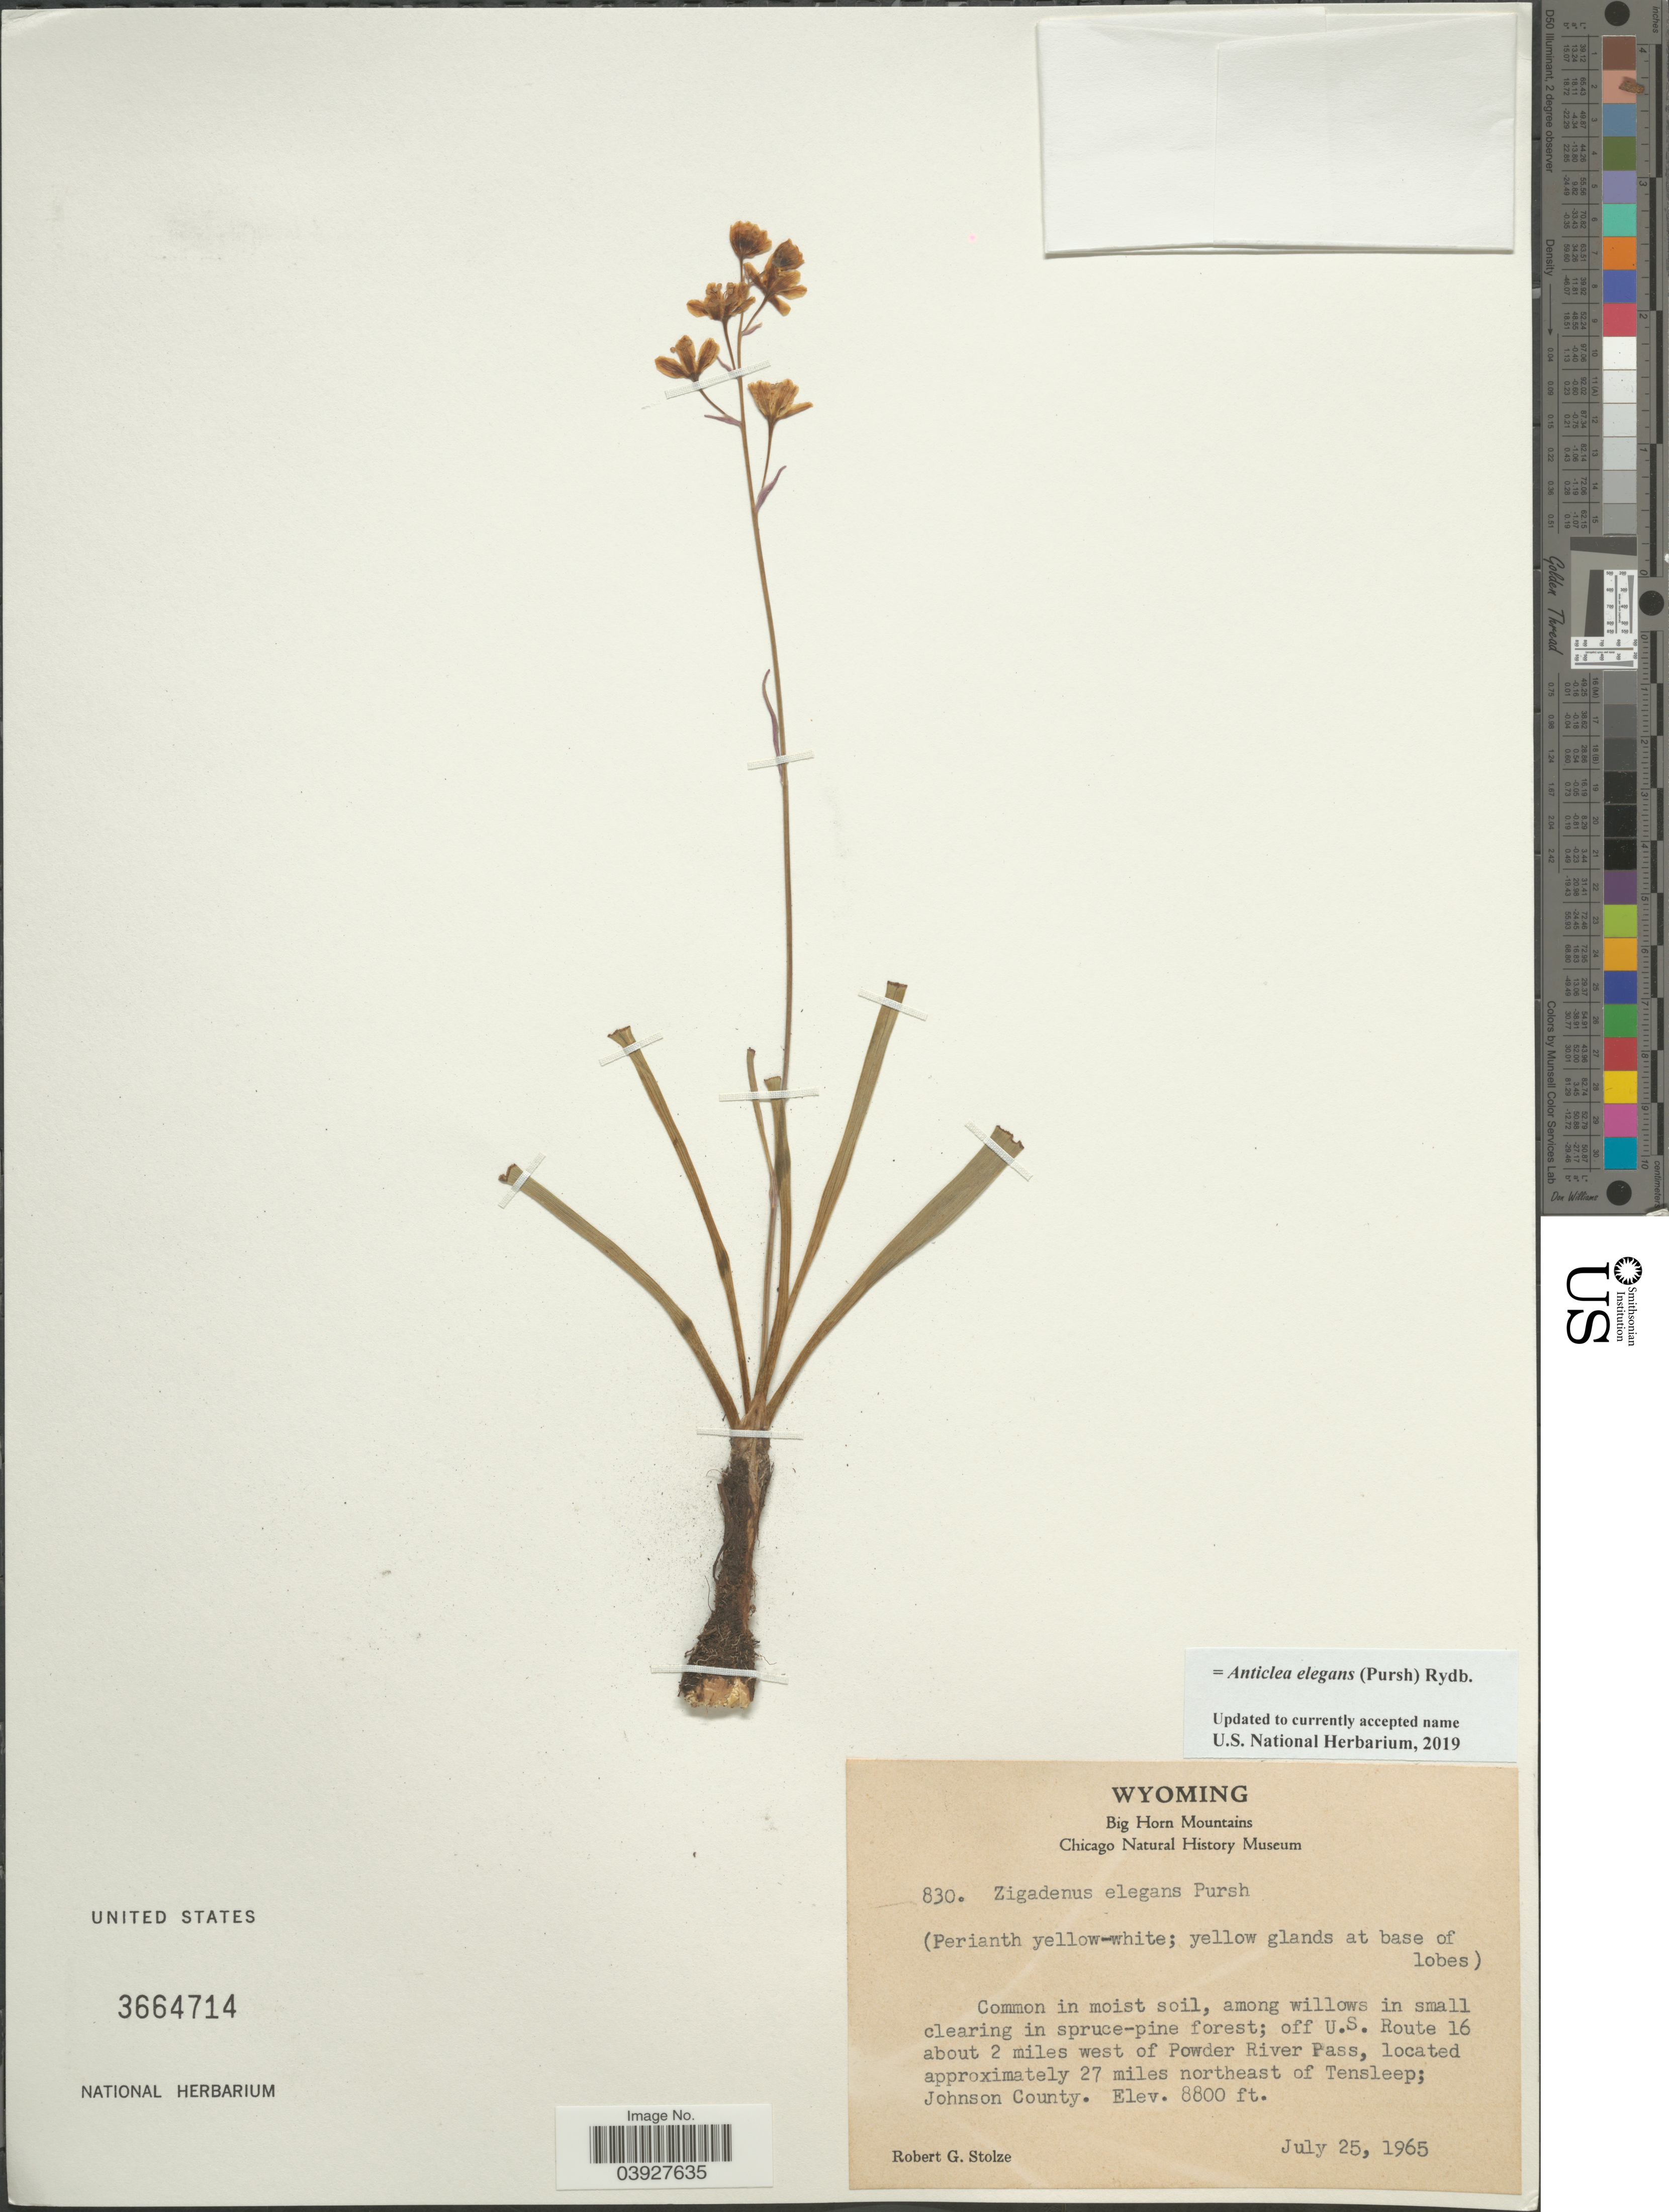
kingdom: Plantae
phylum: Tracheophyta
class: Liliopsida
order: Liliales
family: Melanthiaceae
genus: Anticlea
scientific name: Anticlea elegans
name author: (Pursh) Rydb.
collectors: R. G. Stolze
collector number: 830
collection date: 1965-07-25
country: United States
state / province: Wyoming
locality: Big Horn Mountains. Among willows in small clearing in spruce-pine forest; off U.S. Route 16 about 2 miles west of Powder River Pass, approximately 27 miles northeast of Tensleep; Johnson County.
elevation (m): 2682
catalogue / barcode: US 3664714